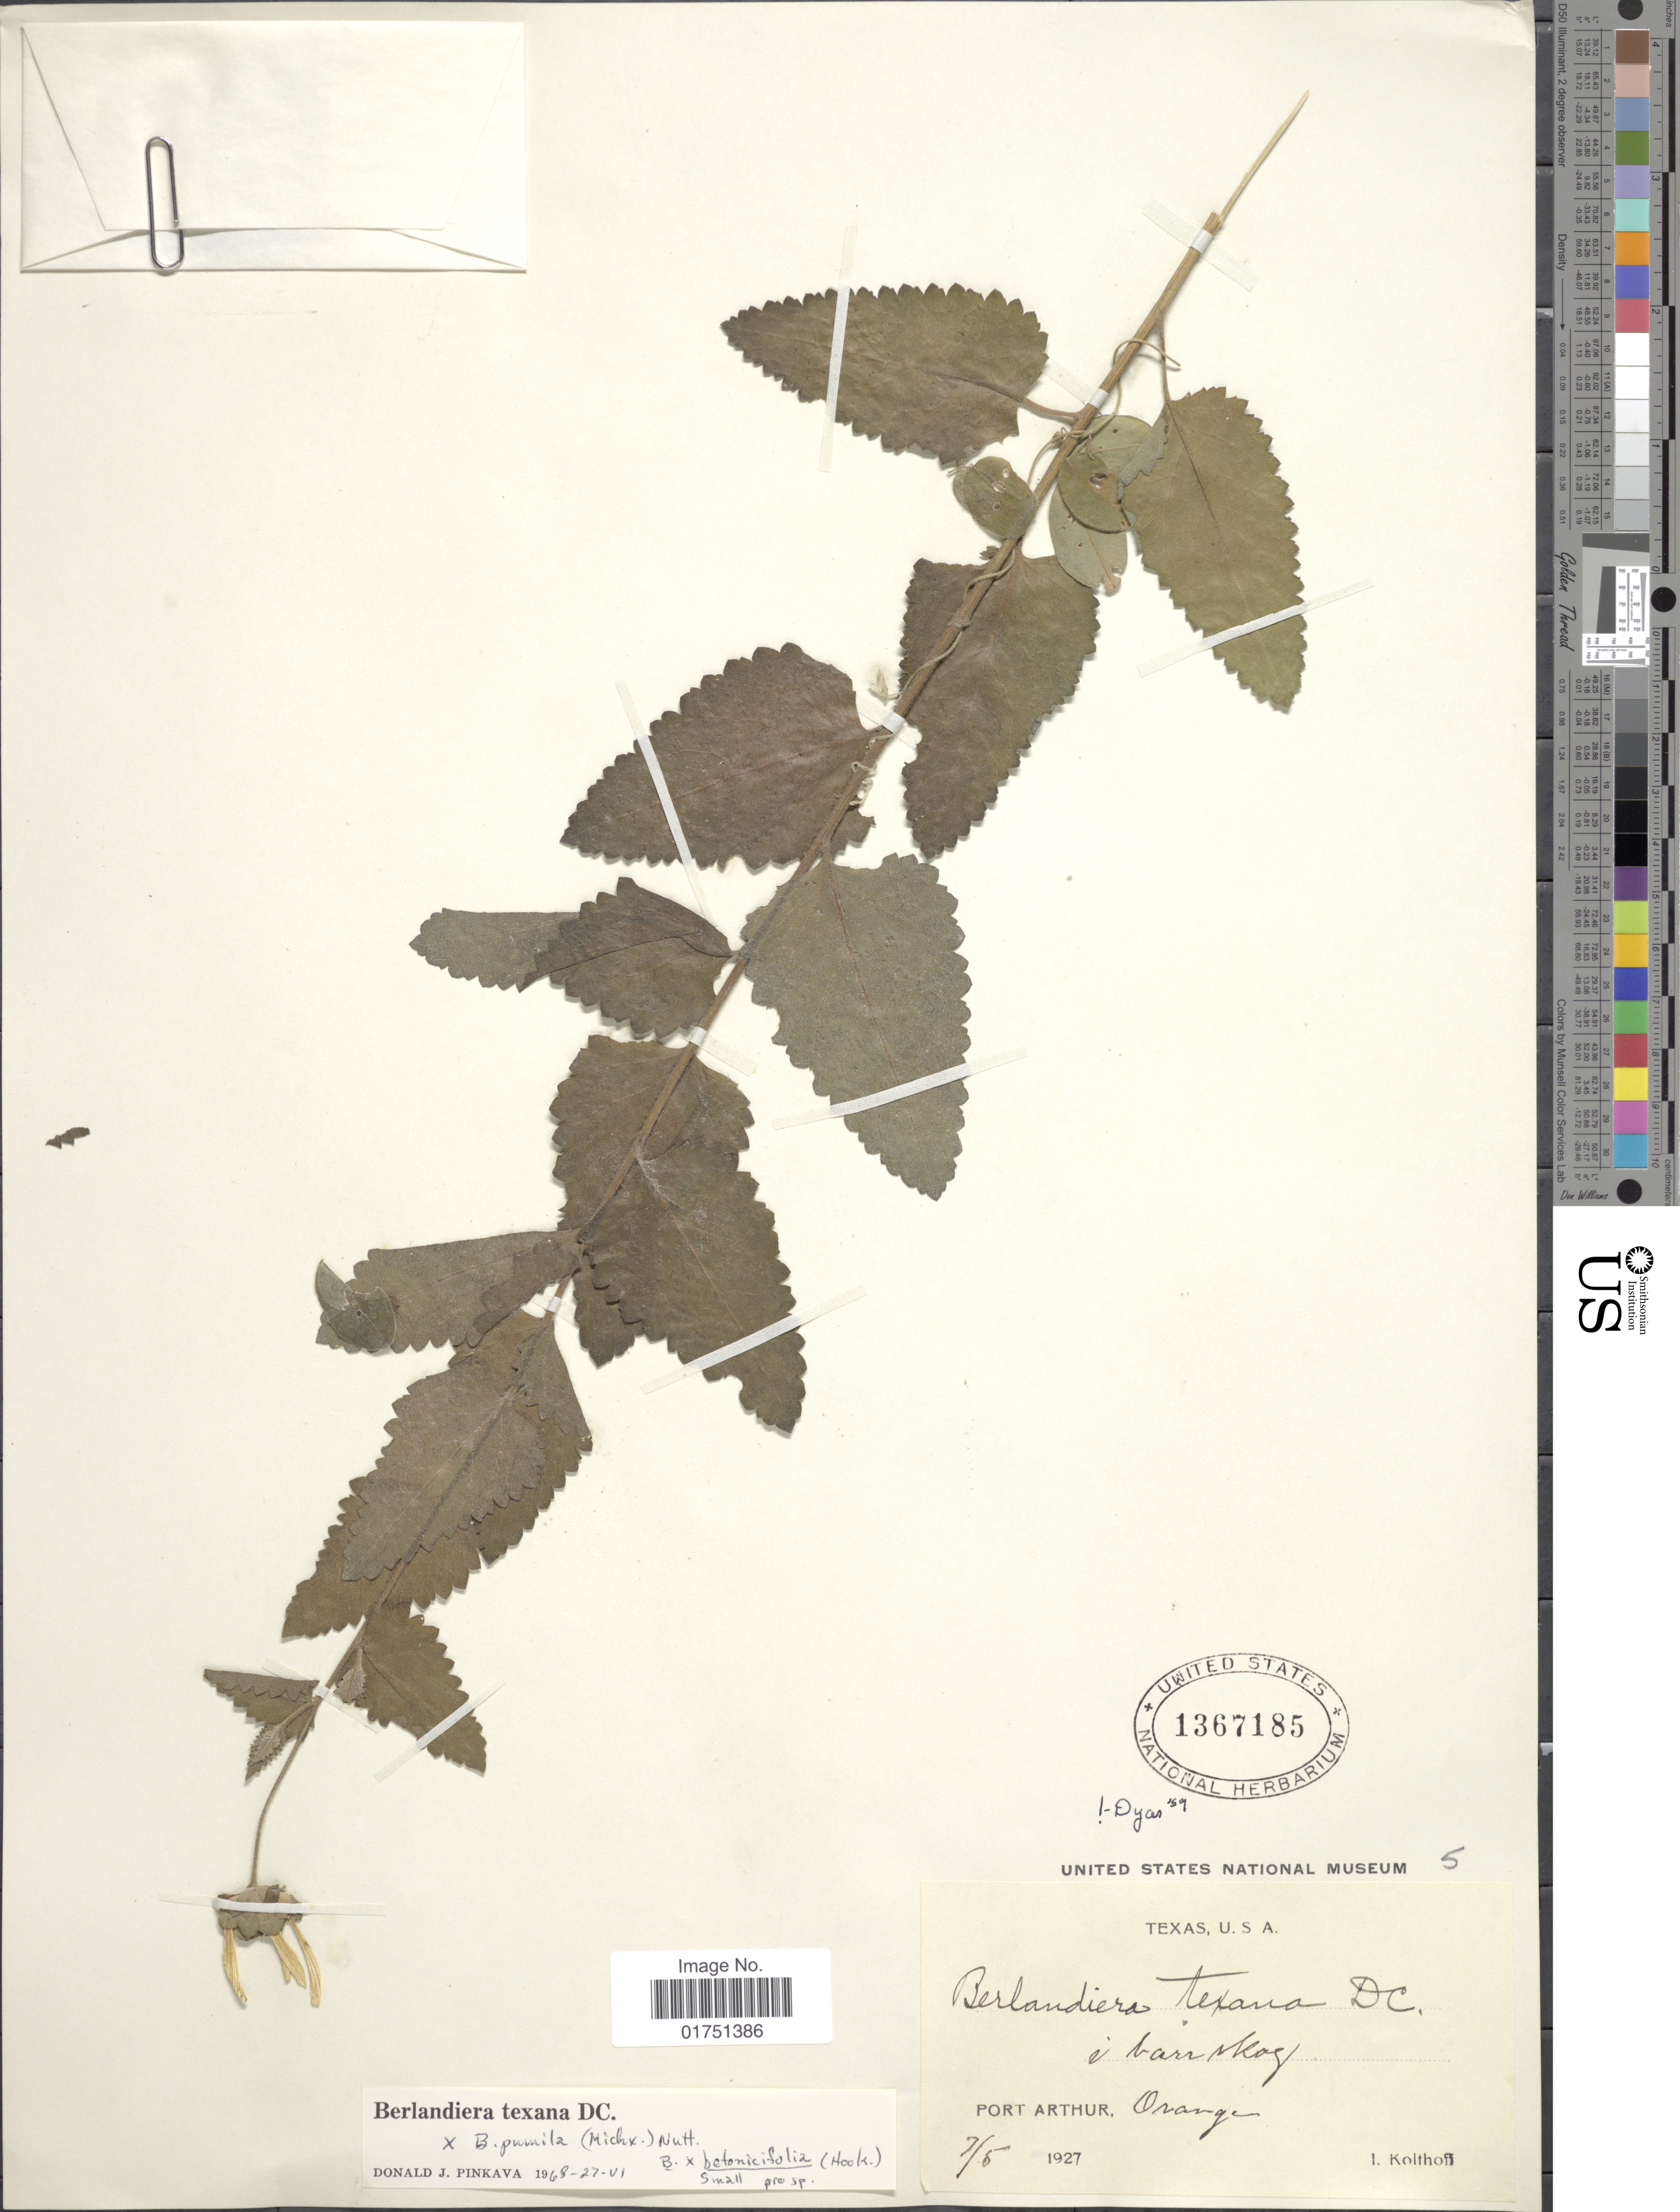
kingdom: Plantae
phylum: Tracheophyta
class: Magnoliopsida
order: Asterales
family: Asteraceae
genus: Berlandiera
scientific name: Berlandiera texana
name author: DC.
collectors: I. Kolthoff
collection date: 1927-07-05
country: United States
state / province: Texas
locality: Port Arthur, Orange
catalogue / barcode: US 1367185